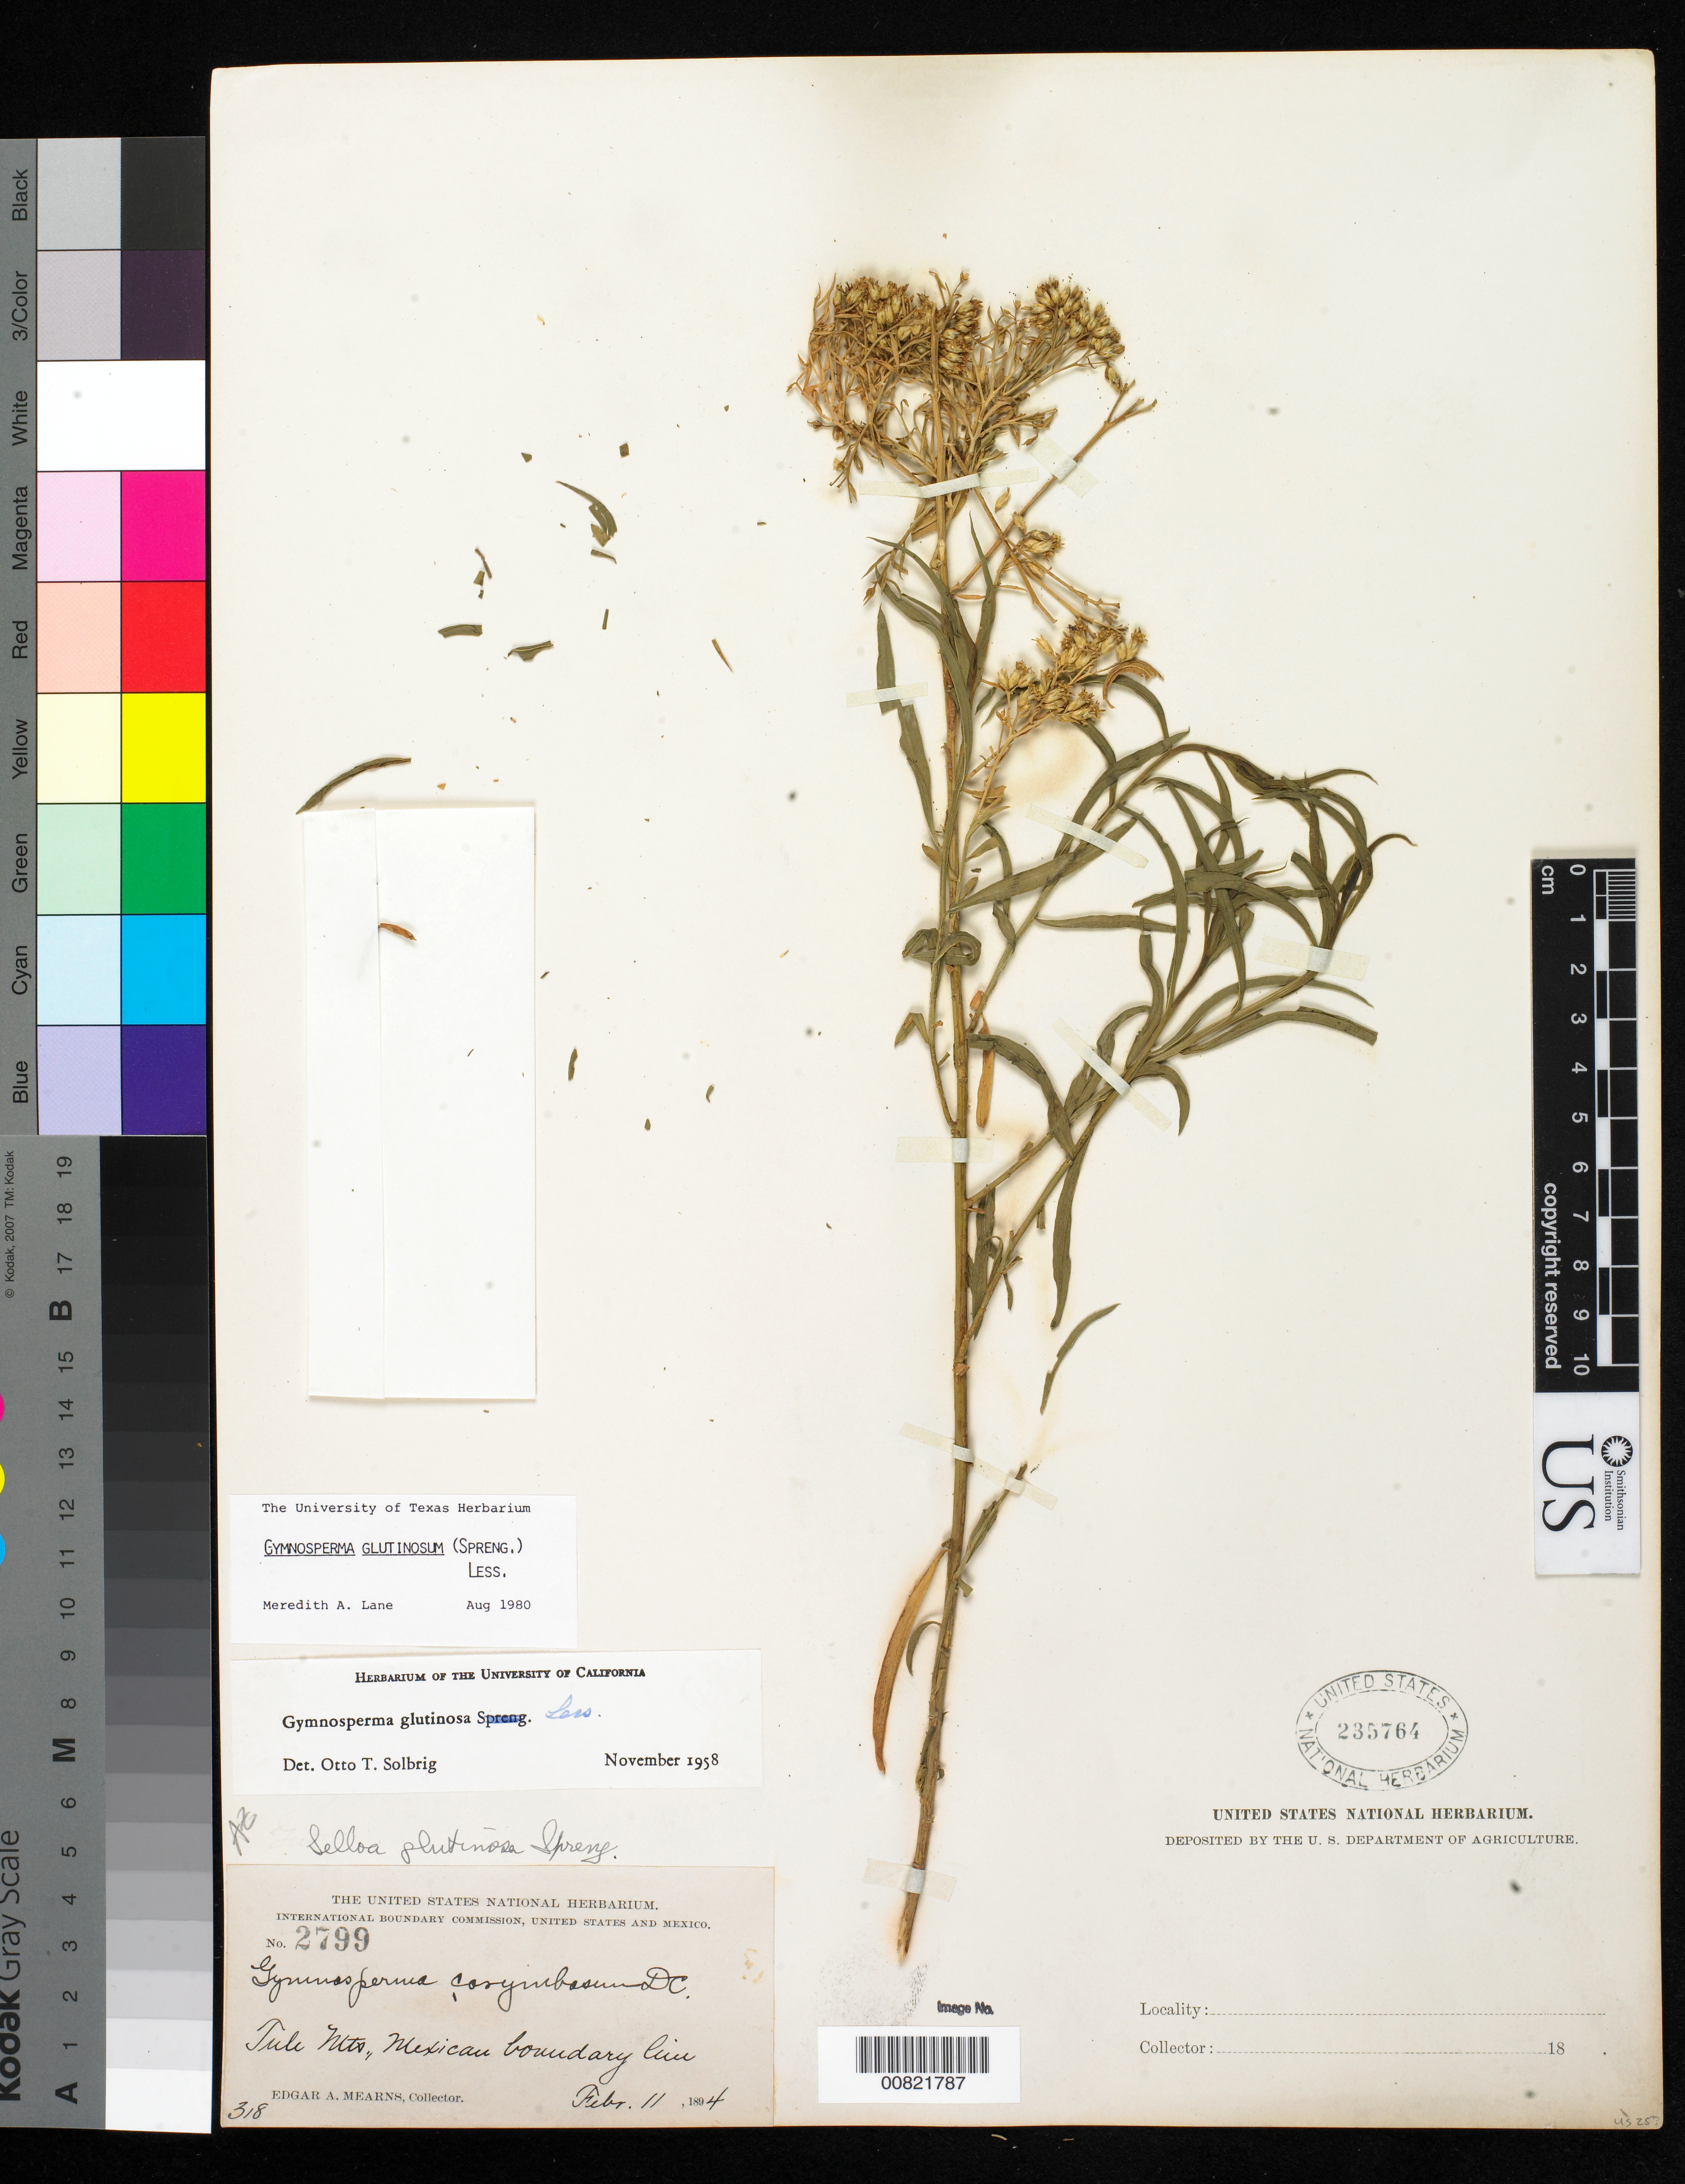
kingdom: Plantae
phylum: Tracheophyta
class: Magnoliopsida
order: Asterales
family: Asteraceae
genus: Gymnosperma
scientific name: Gymnosperma glutinosum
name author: (Spreng.) Less.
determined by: Lane, M. A.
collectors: E. A. Mearns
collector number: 2799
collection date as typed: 11 Feb 1894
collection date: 1894-02-11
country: United States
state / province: Arizona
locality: Tule Mts., Mexican Boundary Line.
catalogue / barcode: US 235764